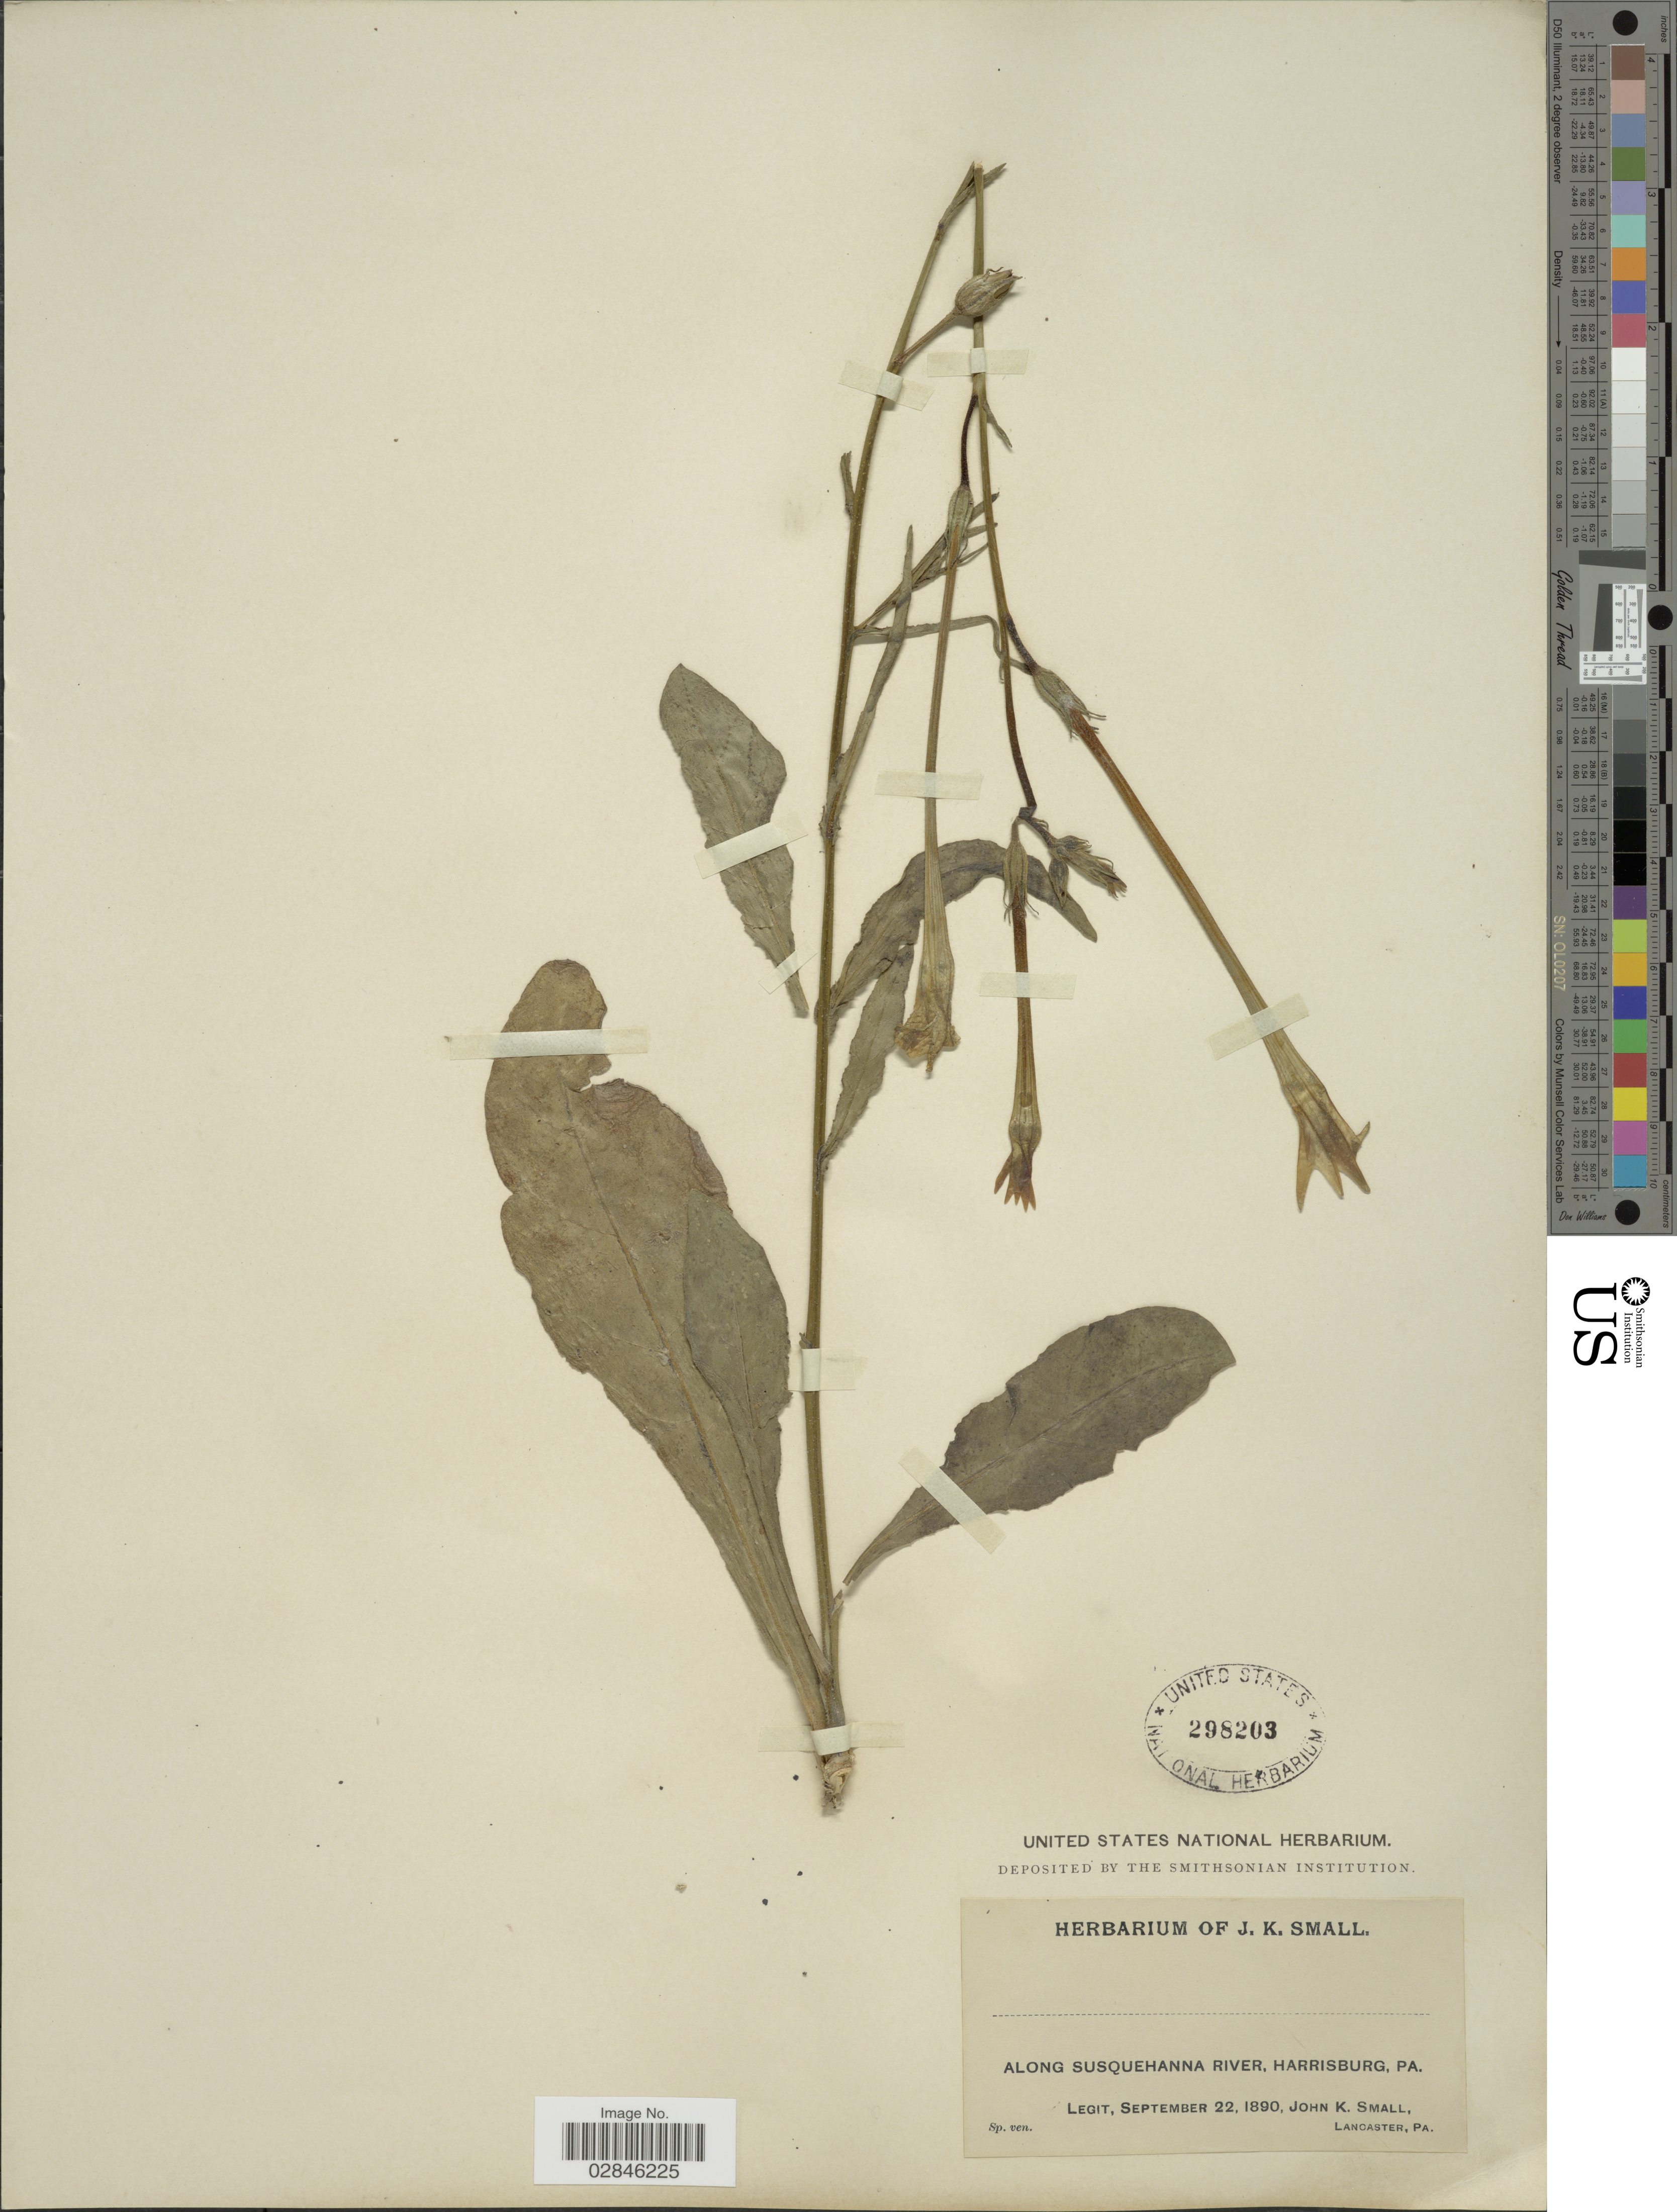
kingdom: Plantae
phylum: Tracheophyta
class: Magnoliopsida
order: Solanales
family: Solanaceae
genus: Nicotiana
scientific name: Nicotiana longiflora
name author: Cav.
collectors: J. K. Small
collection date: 1890-09-22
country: United States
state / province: Pennsylvania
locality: Along Susquehanna River, Harrisburg, Pa.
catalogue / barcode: US 298203